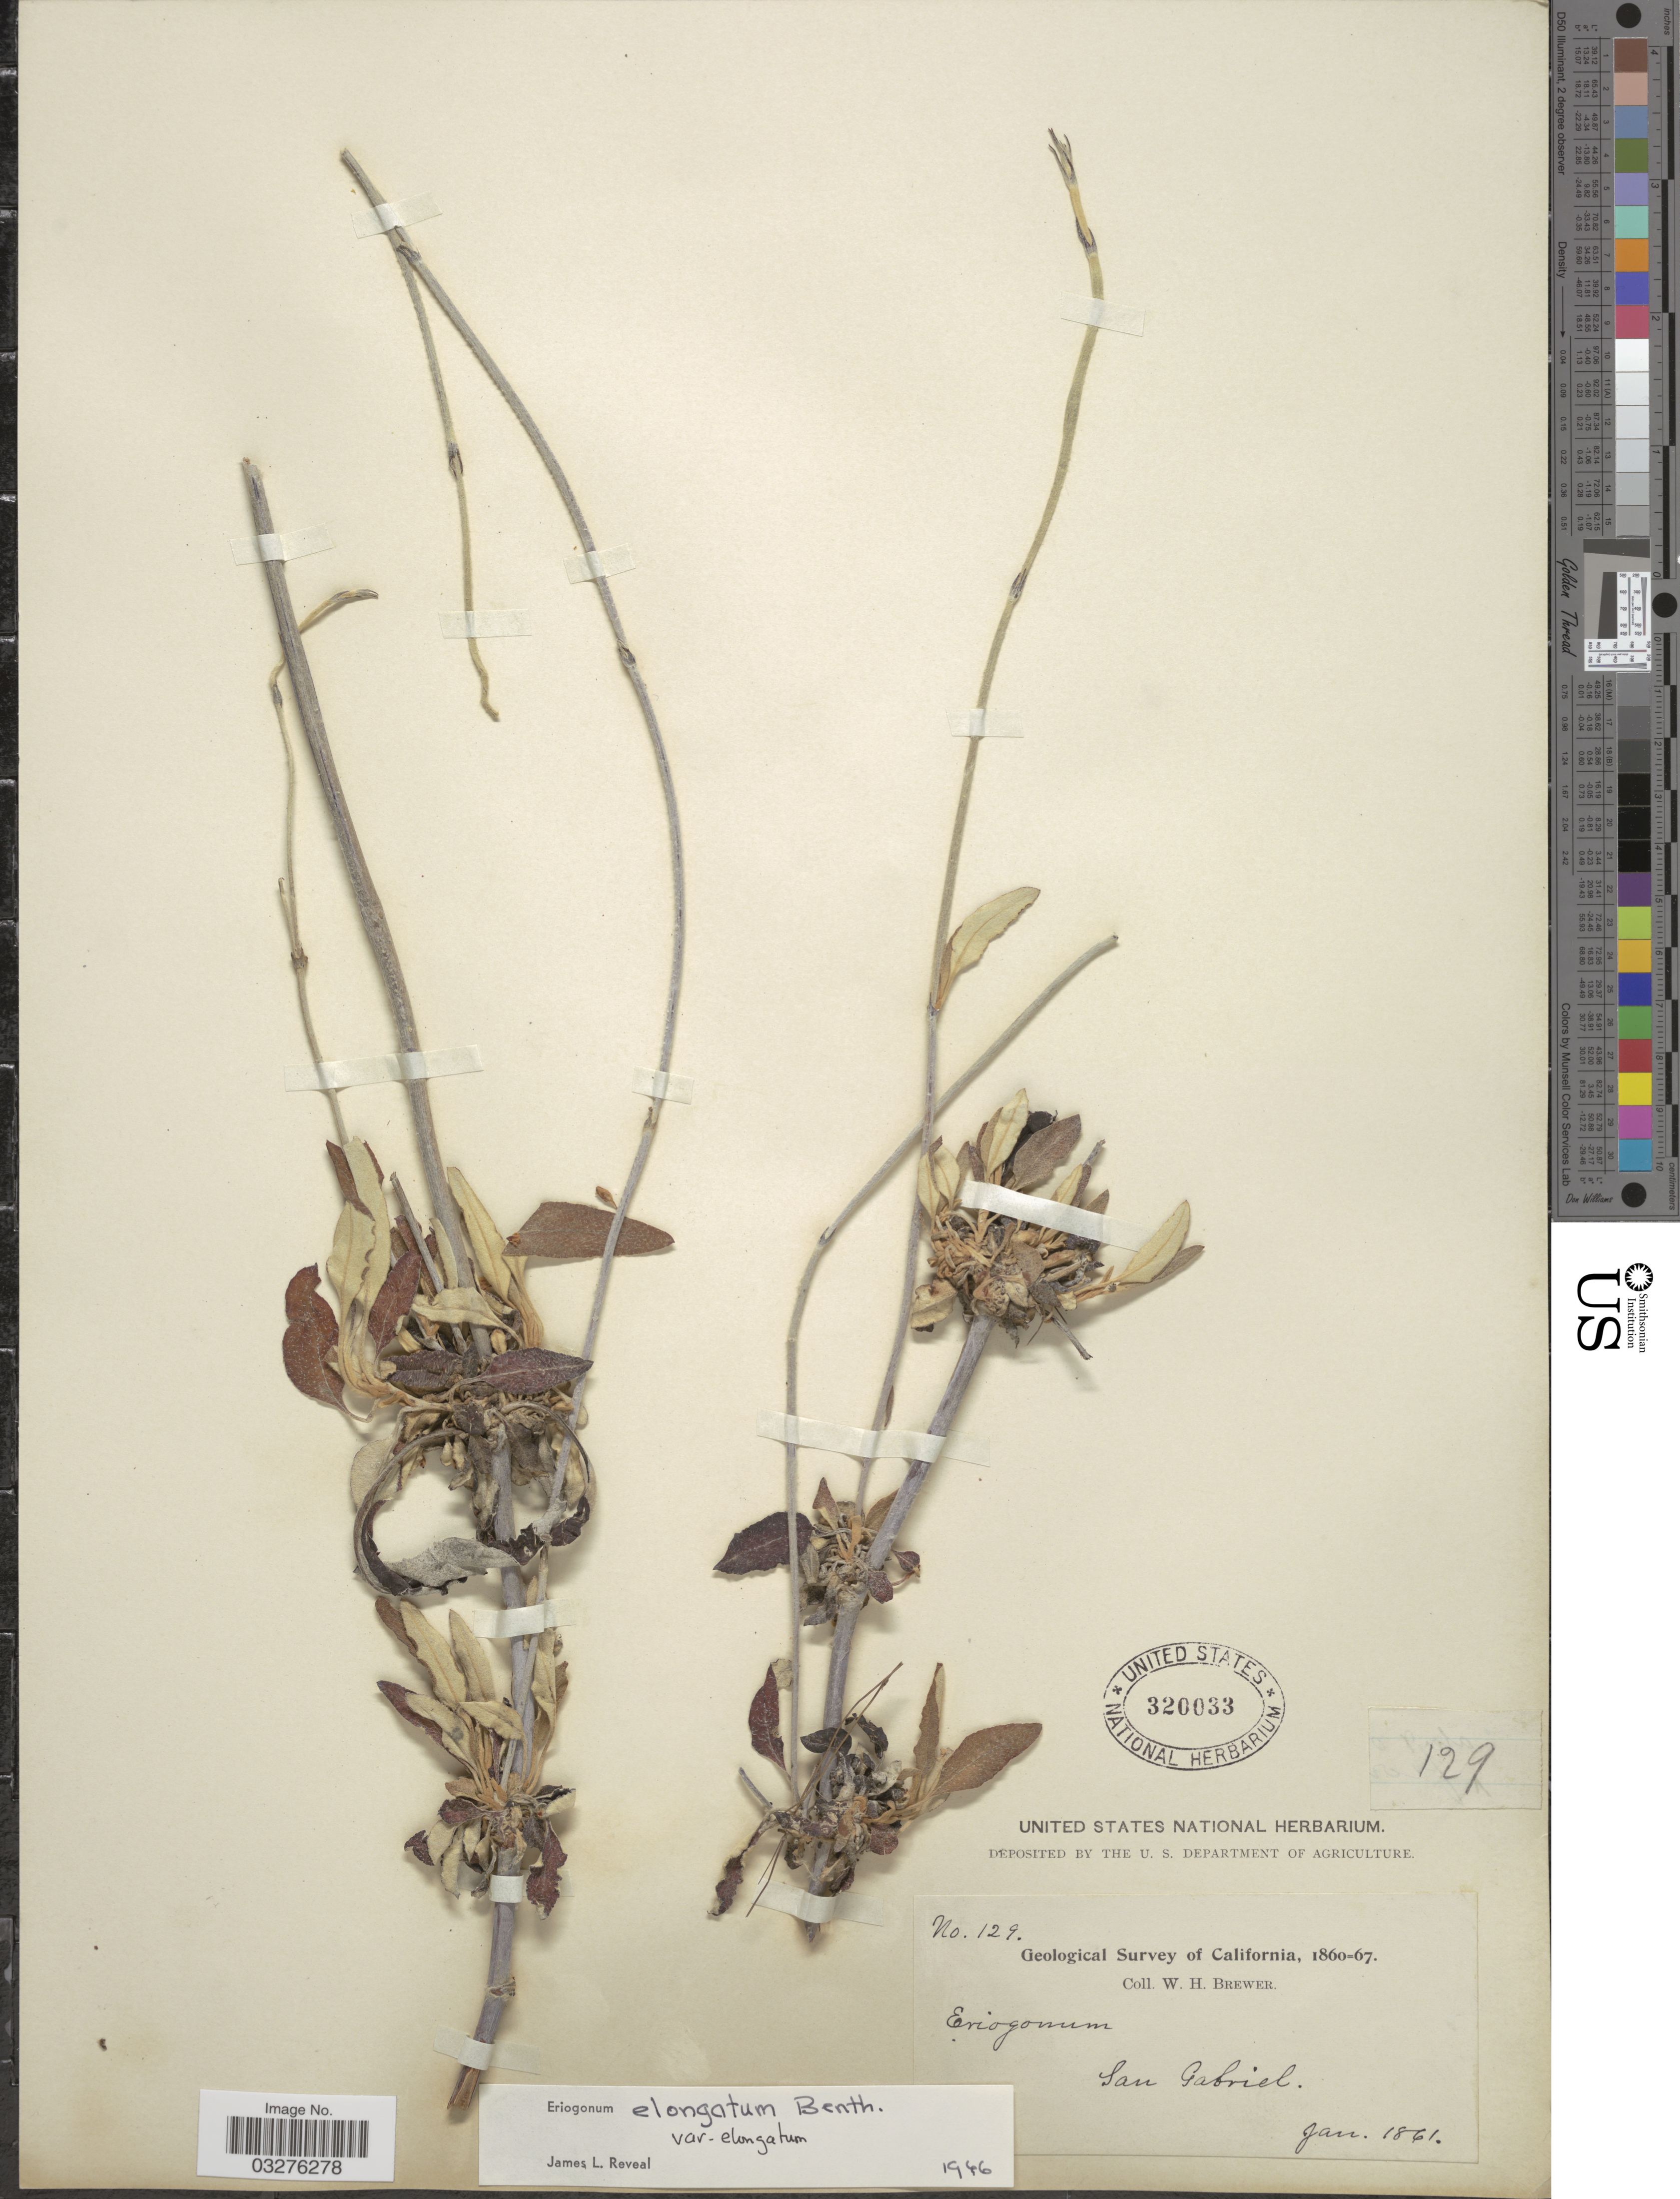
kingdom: Plantae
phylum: Tracheophyta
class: Magnoliopsida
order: Caryophyllales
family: Polygonaceae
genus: Eriogonum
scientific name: Eriogonum elongatum var. elongatum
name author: Benth.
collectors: W. H. Brewer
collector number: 129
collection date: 1861-01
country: United States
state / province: California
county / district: Los Angeles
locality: Geological Survey of California, San Gabriel.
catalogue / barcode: US 320033